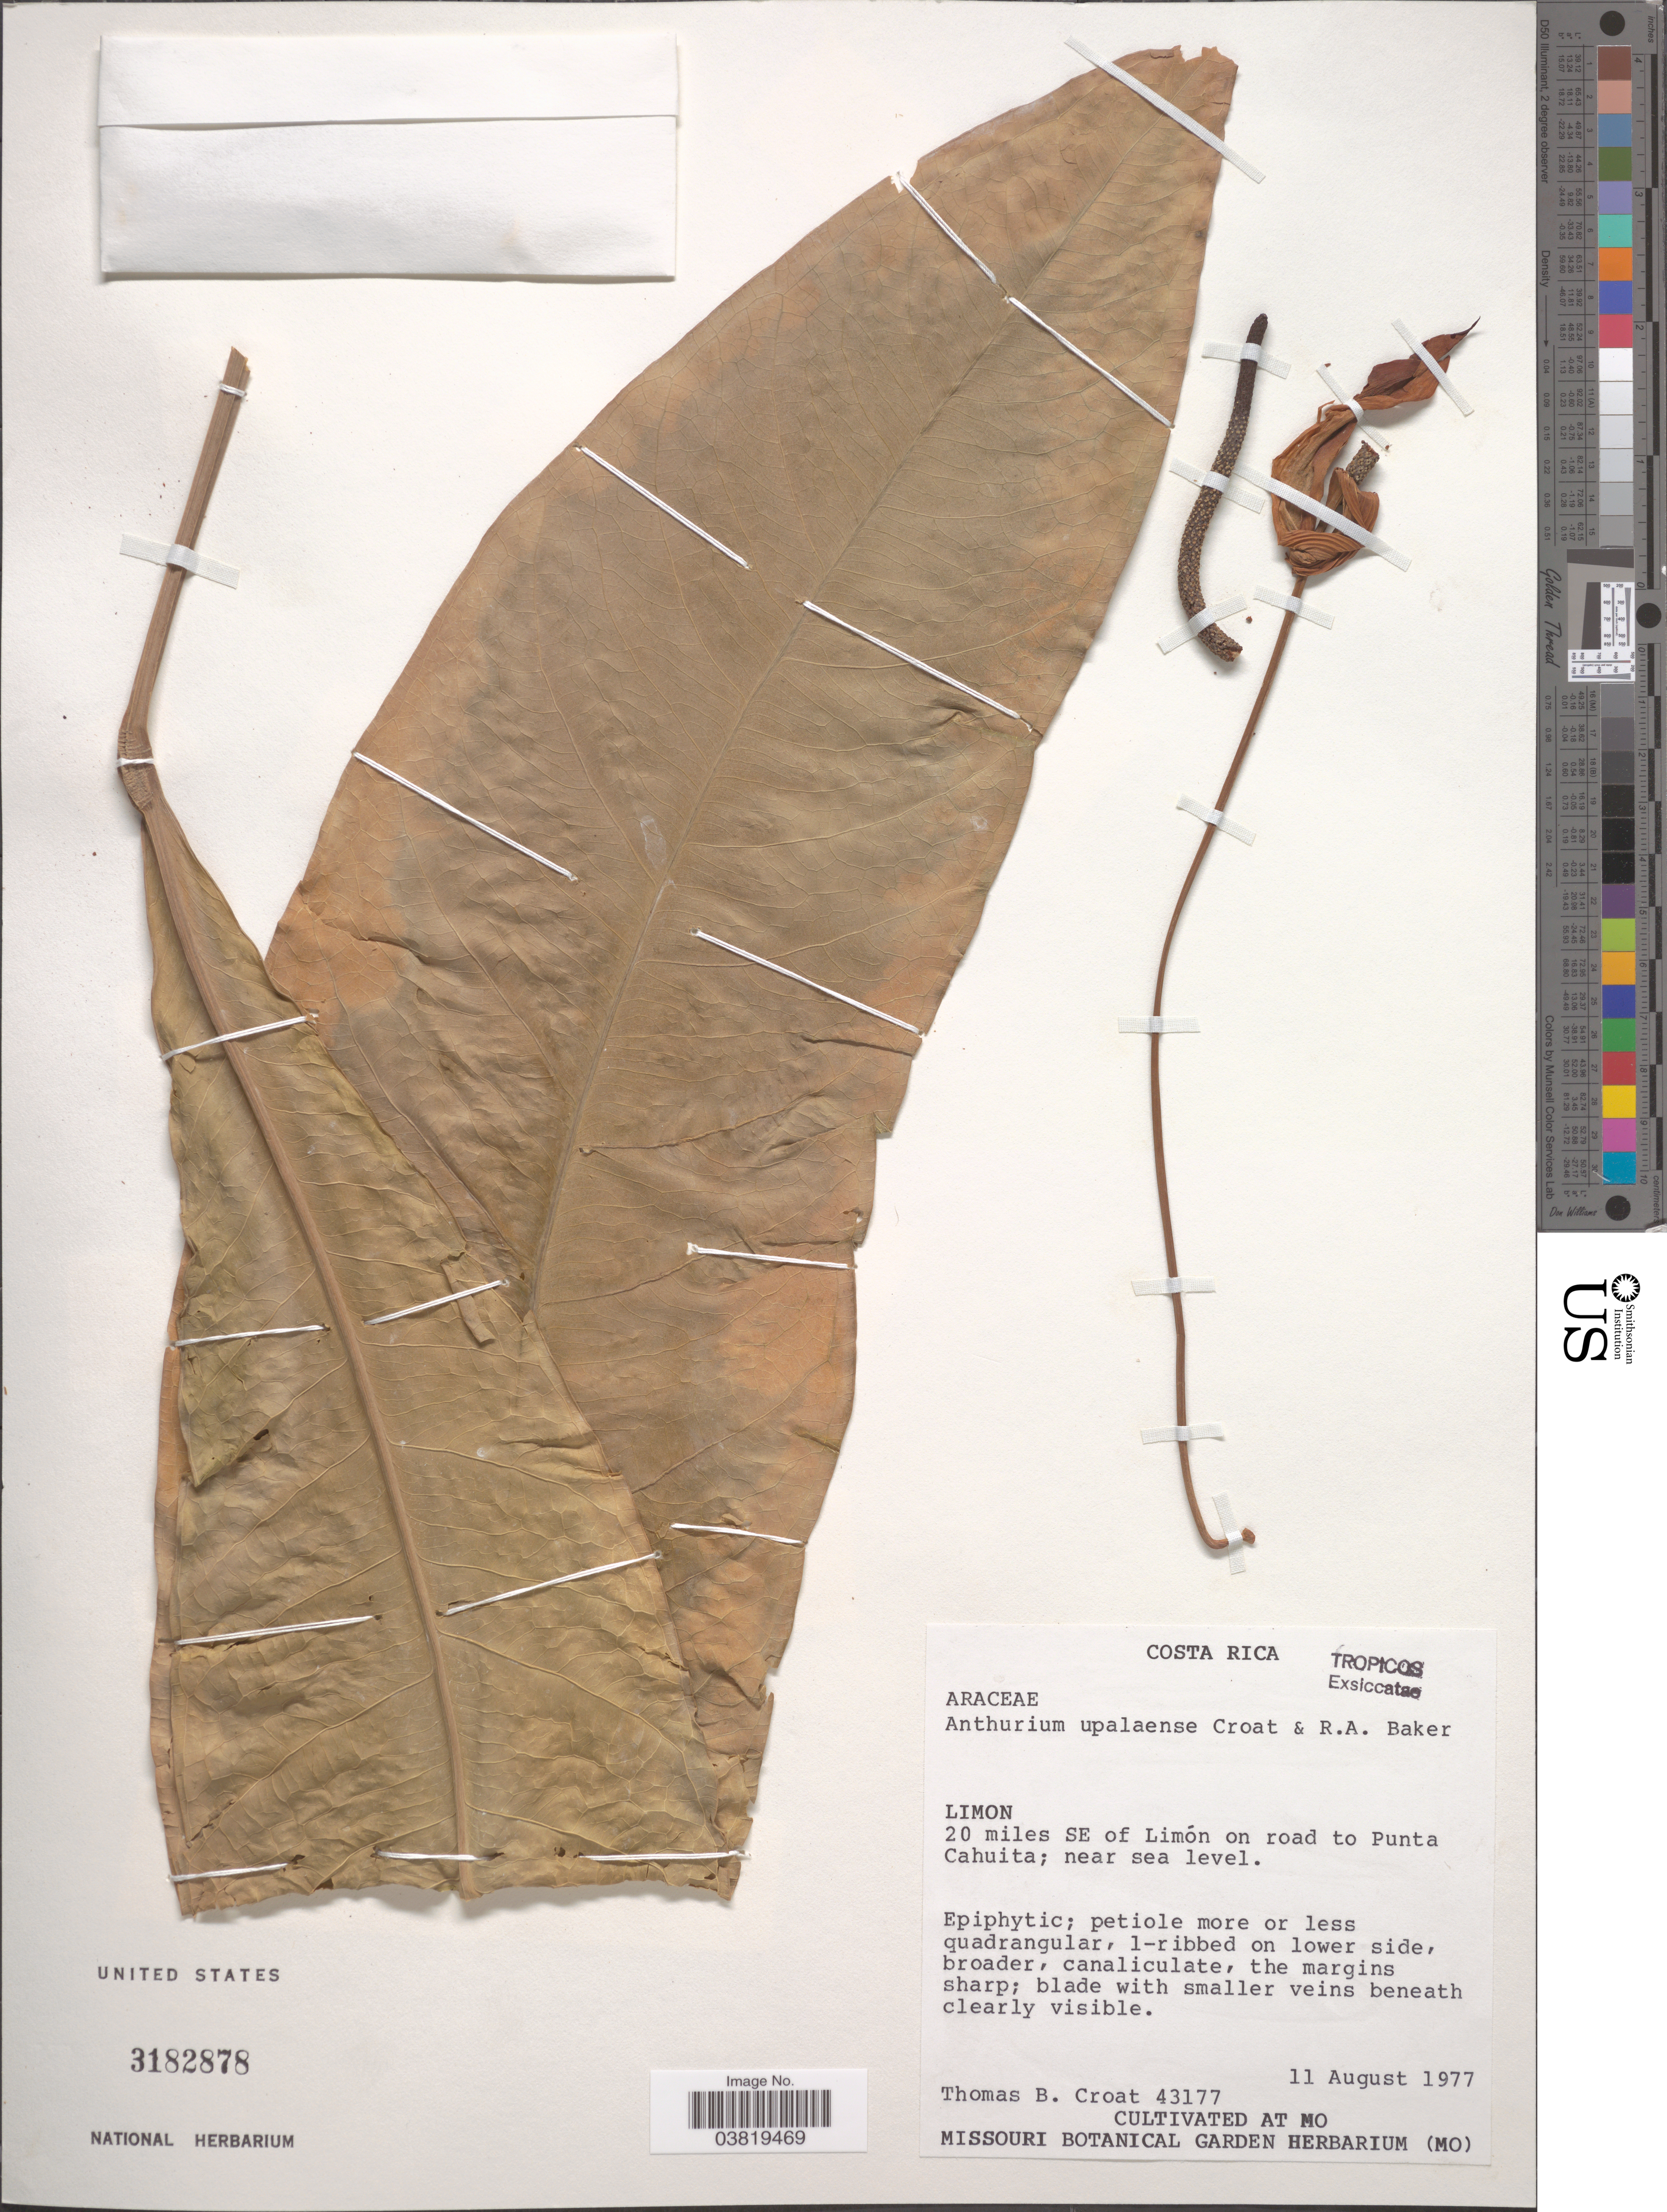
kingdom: Plantae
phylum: Tracheophyta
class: Liliopsida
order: Alismatales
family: Araceae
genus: Anthurium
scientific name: Anthurium upalaense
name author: Croat & R.A. Baker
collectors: T. B. Croat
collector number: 43177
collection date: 1977-08-11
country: Costa Rica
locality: Missouri Botanical Garden Herbarium. [unsure placement] 20 miles SE of Limón on road to Punta Cahuita.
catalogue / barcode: US 3182878